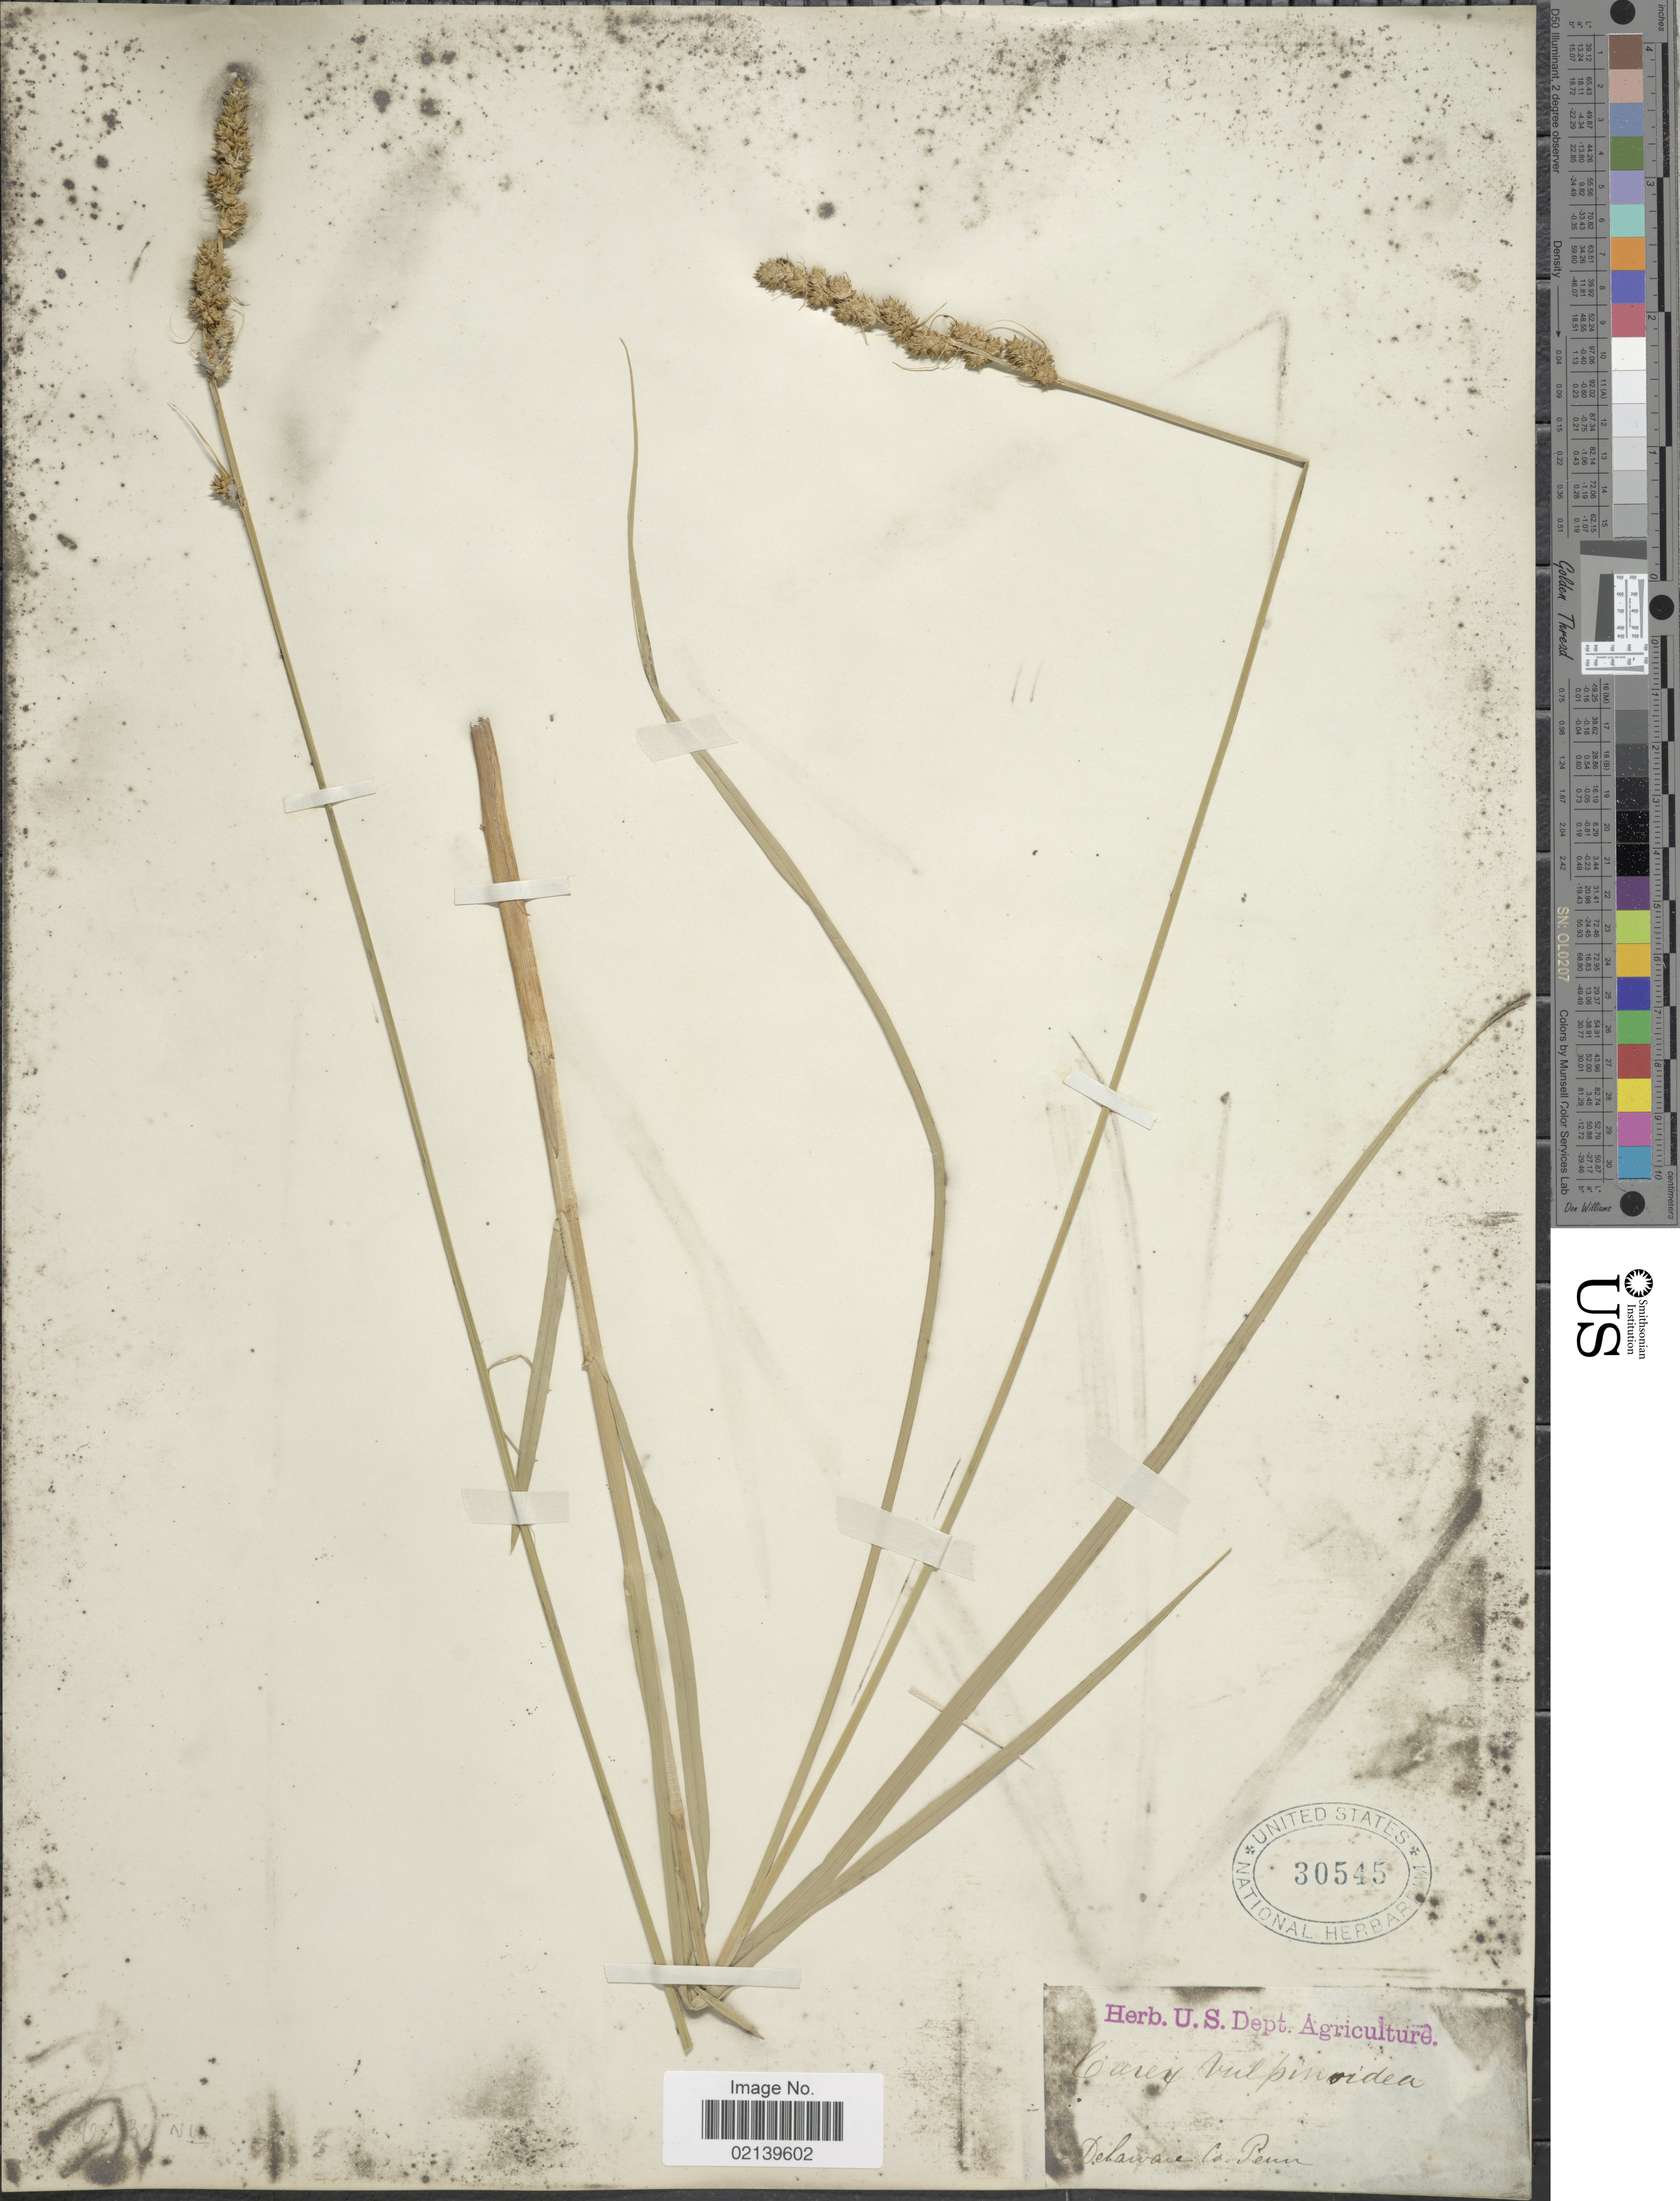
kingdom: Plantae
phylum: Tracheophyta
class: Liliopsida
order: Poales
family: Cyperaceae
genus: Carex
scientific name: Carex vulpinoidea Michx.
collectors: ex herb. U. S. Department of Agriculture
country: United States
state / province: Pennsylvania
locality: Delaware Co.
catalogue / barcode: US 30545